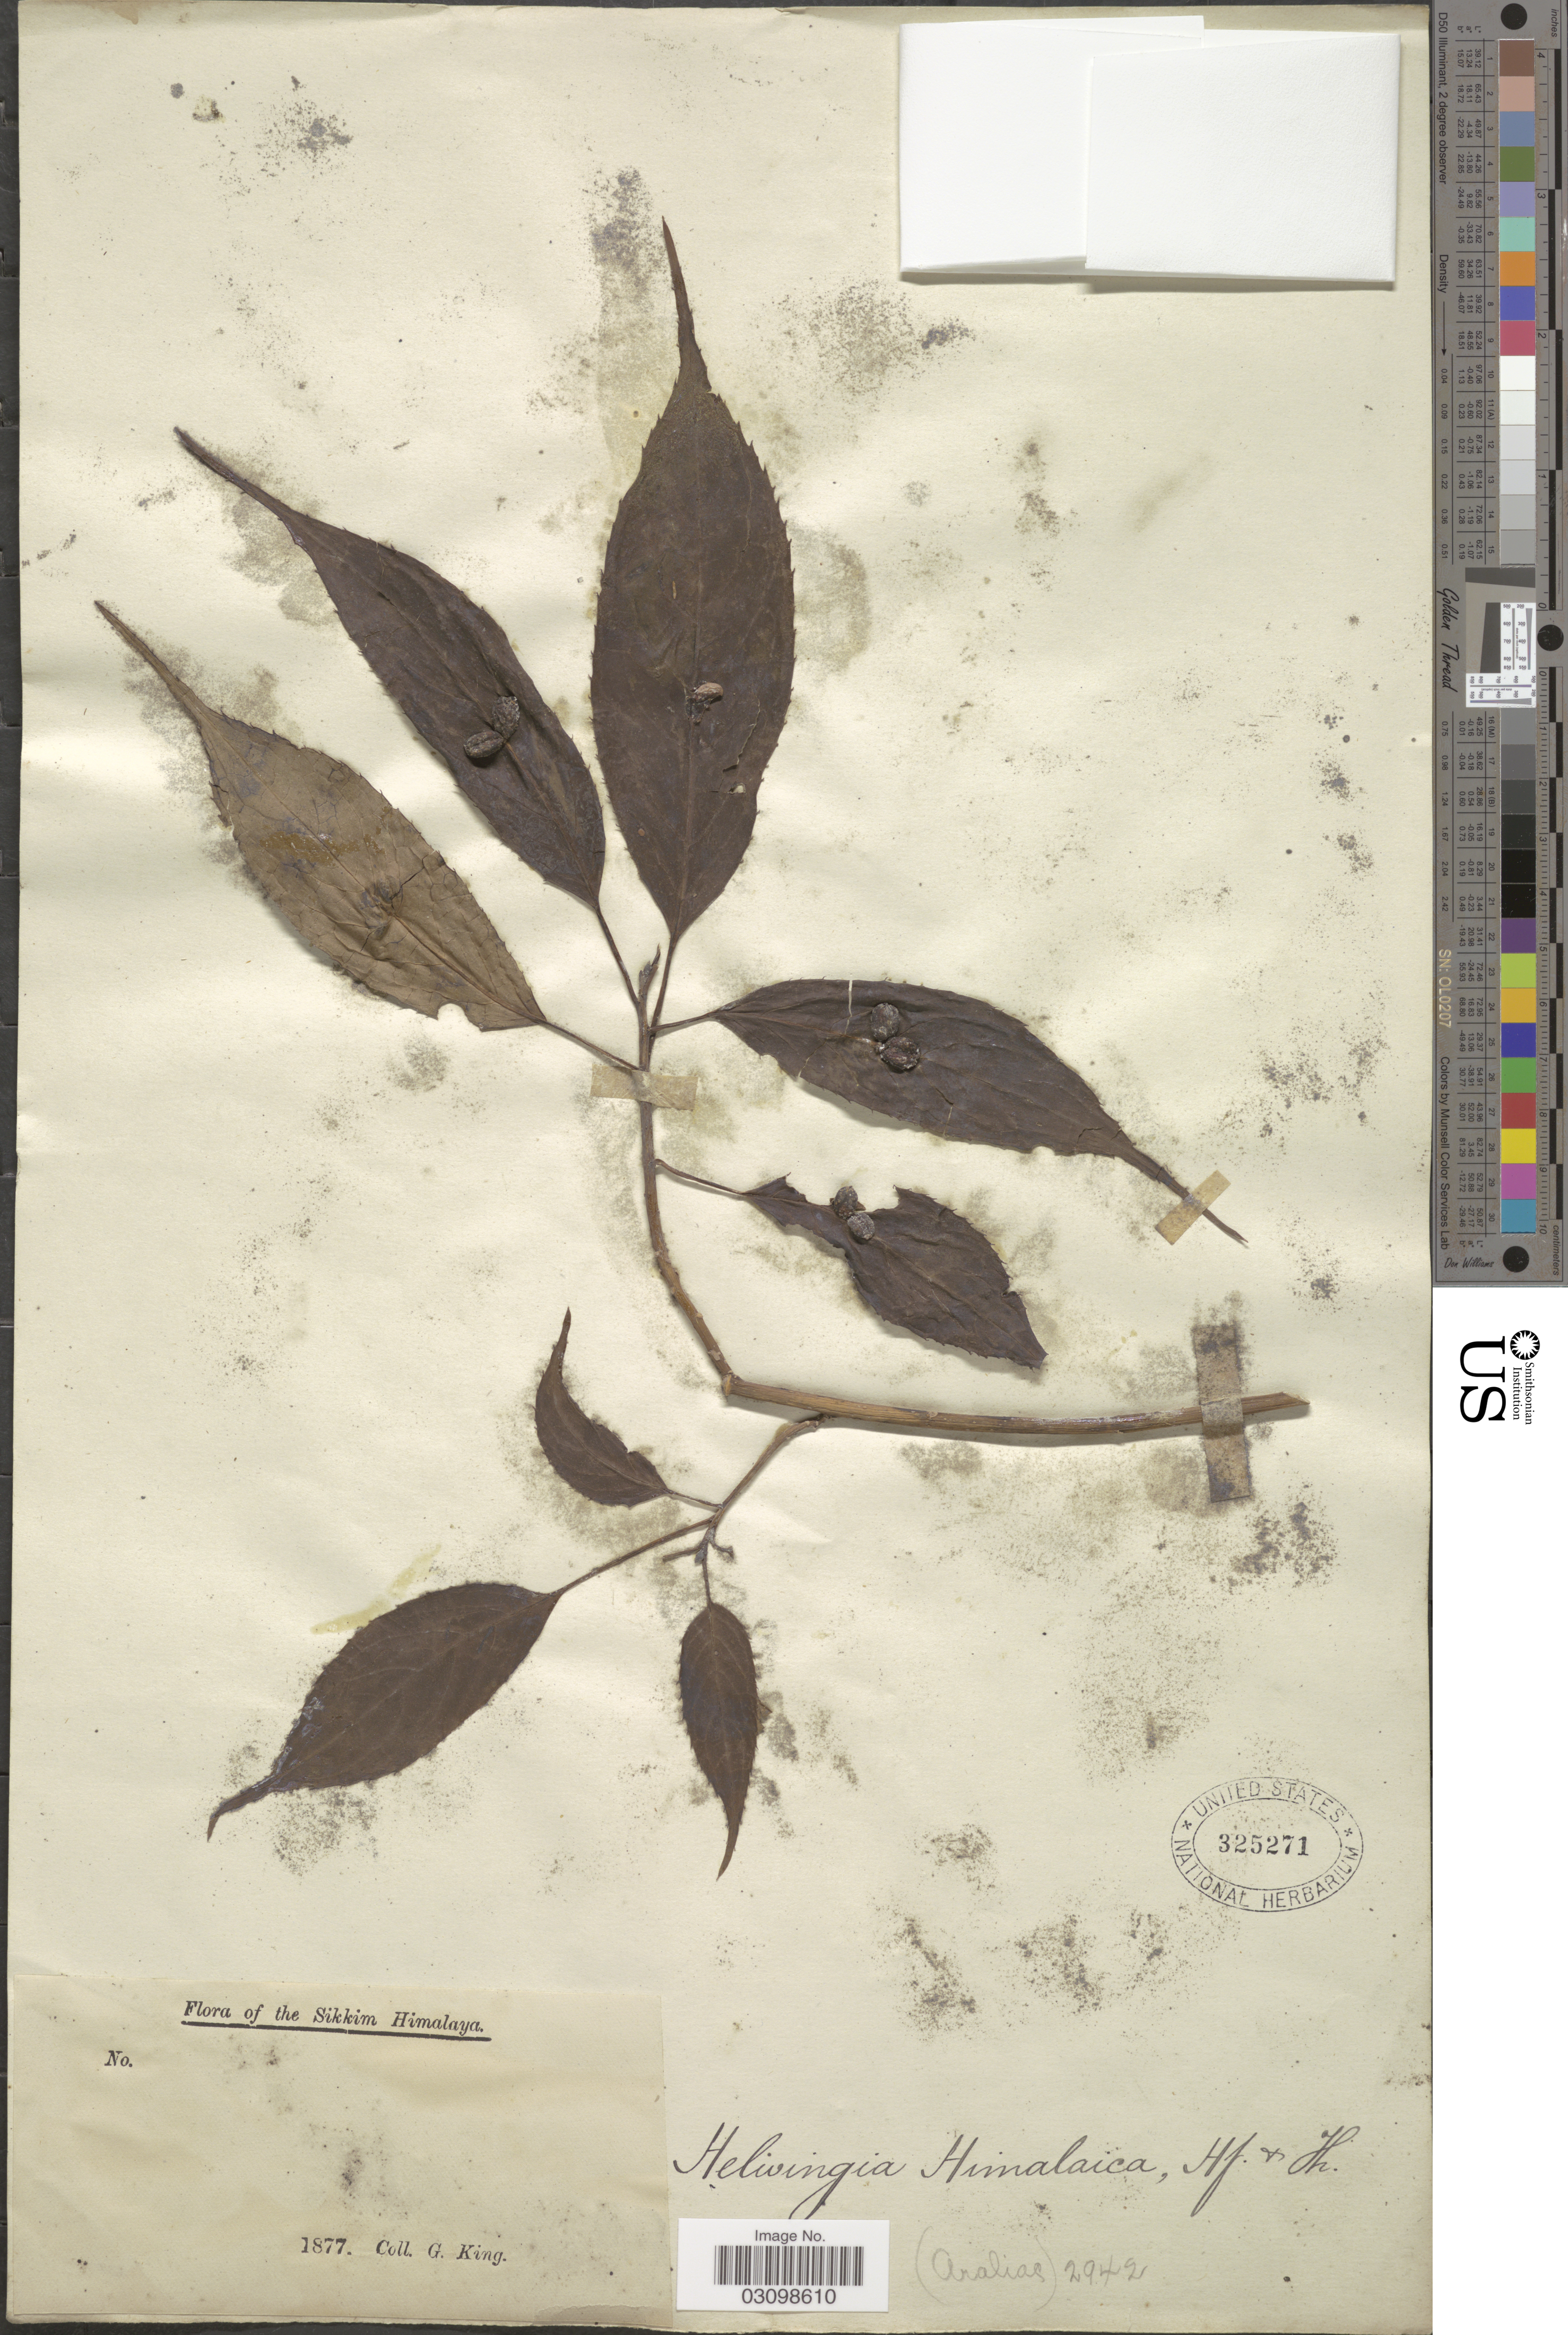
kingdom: Plantae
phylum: Tracheophyta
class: Magnoliopsida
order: Aquifoliales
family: Helwingiaceae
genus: Helwingia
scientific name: Helwingia himalaica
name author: Hook. f. & Thomson ex C.B. Clarke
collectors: G. King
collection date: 1877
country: India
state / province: Sikkim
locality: Sikkim Himalaya.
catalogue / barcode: US 325271